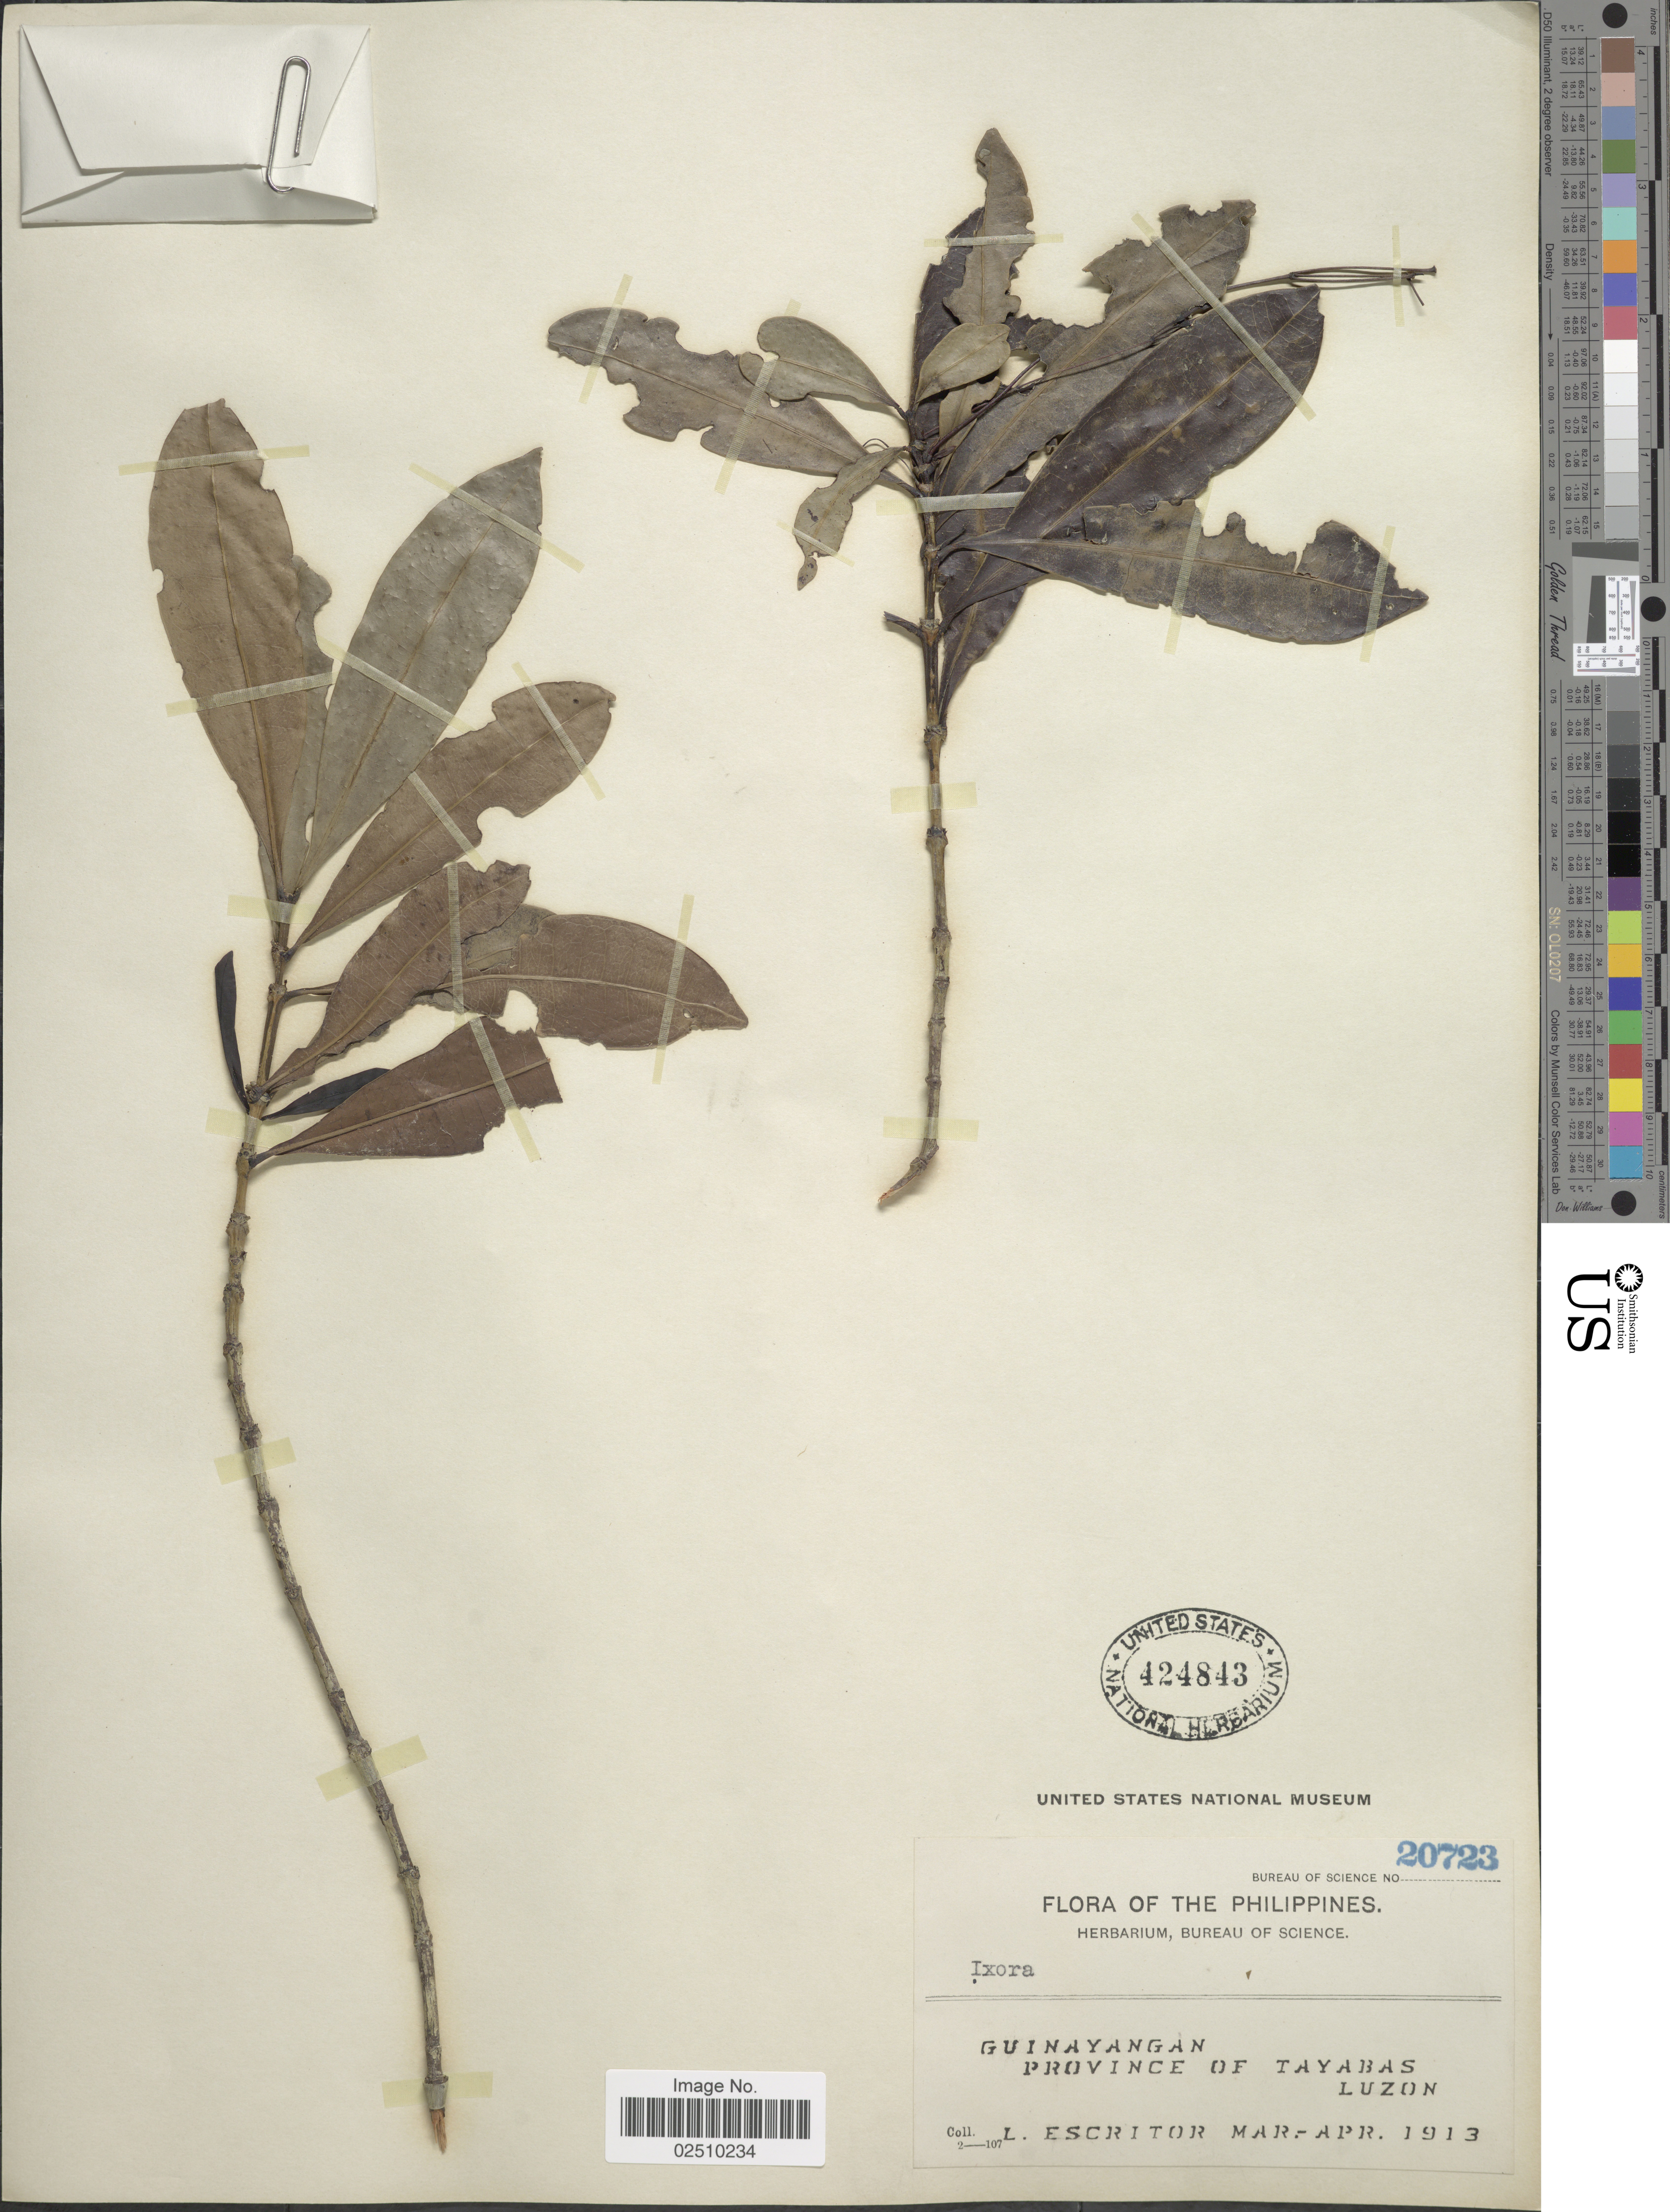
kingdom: Plantae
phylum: Tracheophyta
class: Magnoliopsida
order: Gentianales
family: Rubiaceae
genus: Ixora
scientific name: Ixora sp.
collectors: L. Escritor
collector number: Bureau of Science 20723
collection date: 1913-03/1913-04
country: Philippines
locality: Guinayangan, Province of Tayabas, Luzon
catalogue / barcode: US 424843